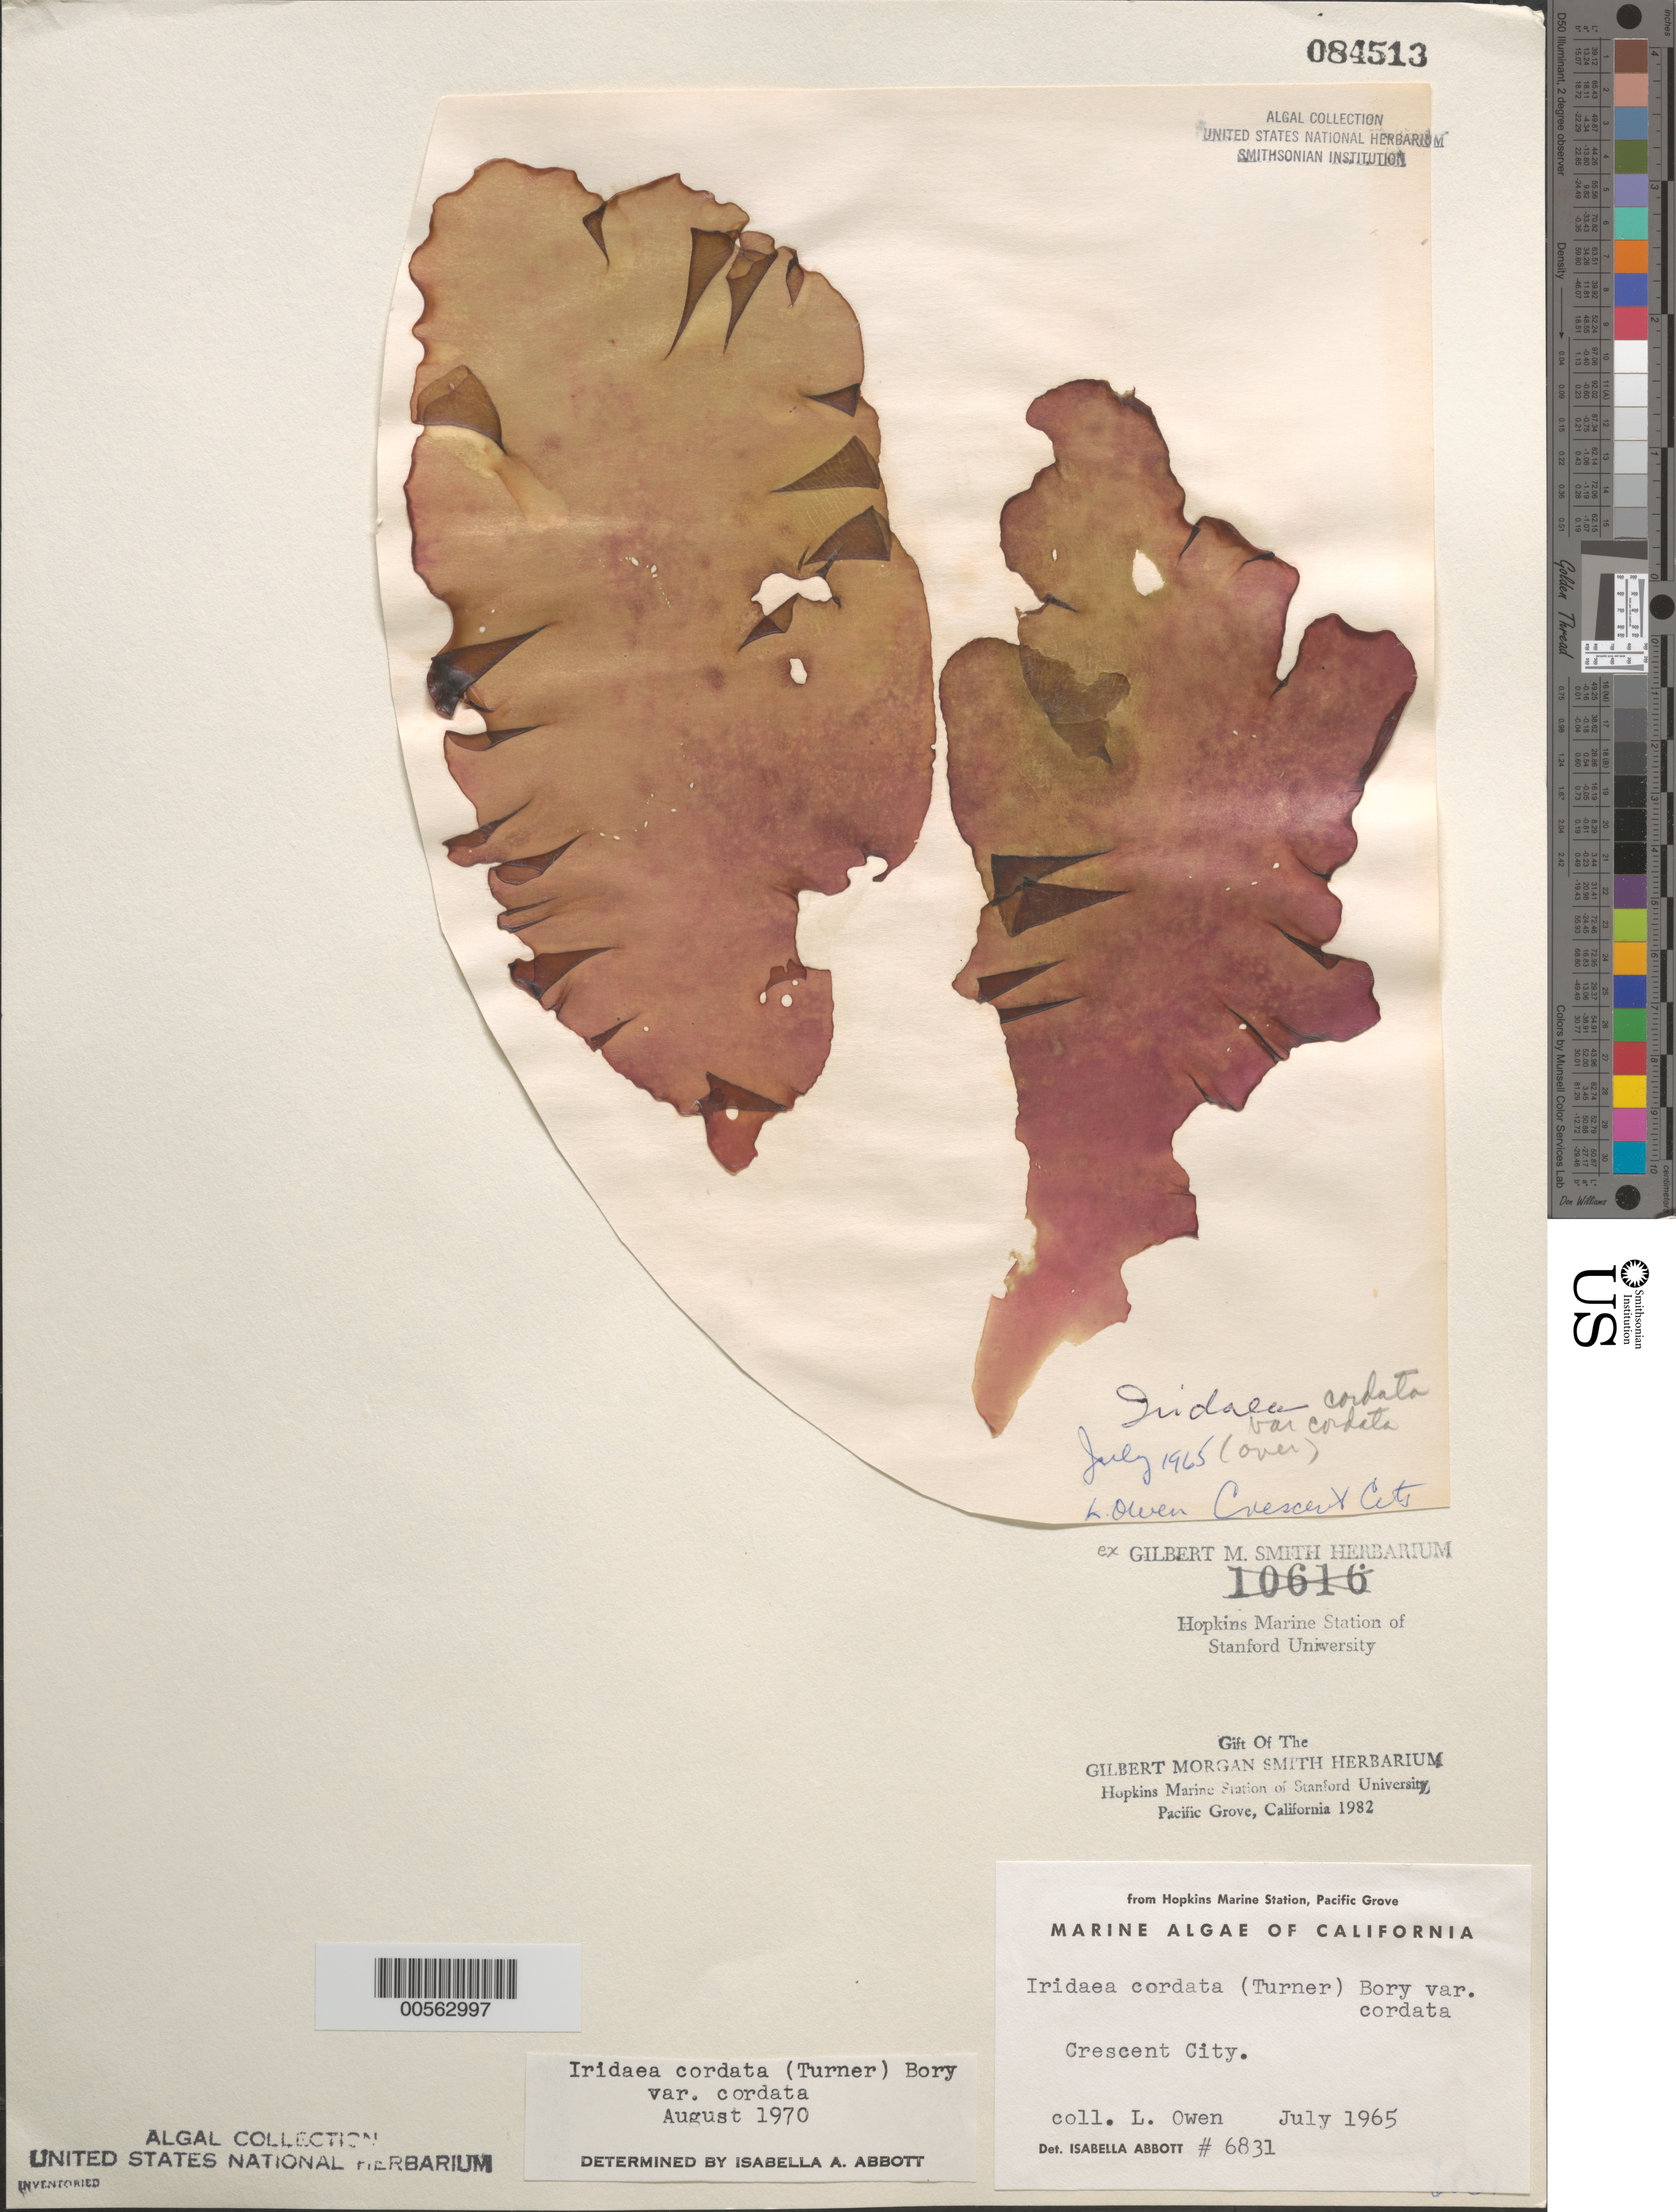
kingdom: Plantae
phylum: Rhodophyta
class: Florideophyceae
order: Gigartinales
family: Gigartinaceae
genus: Iridaea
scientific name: Iridaea cordata var. cordata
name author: (Turner) Bory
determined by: Abbott, Isabella A.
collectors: L. Owen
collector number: IAA 6831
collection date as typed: Jul 1965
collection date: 1965-07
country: United States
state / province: California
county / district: Del Norte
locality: Crescent City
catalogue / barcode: US 84513